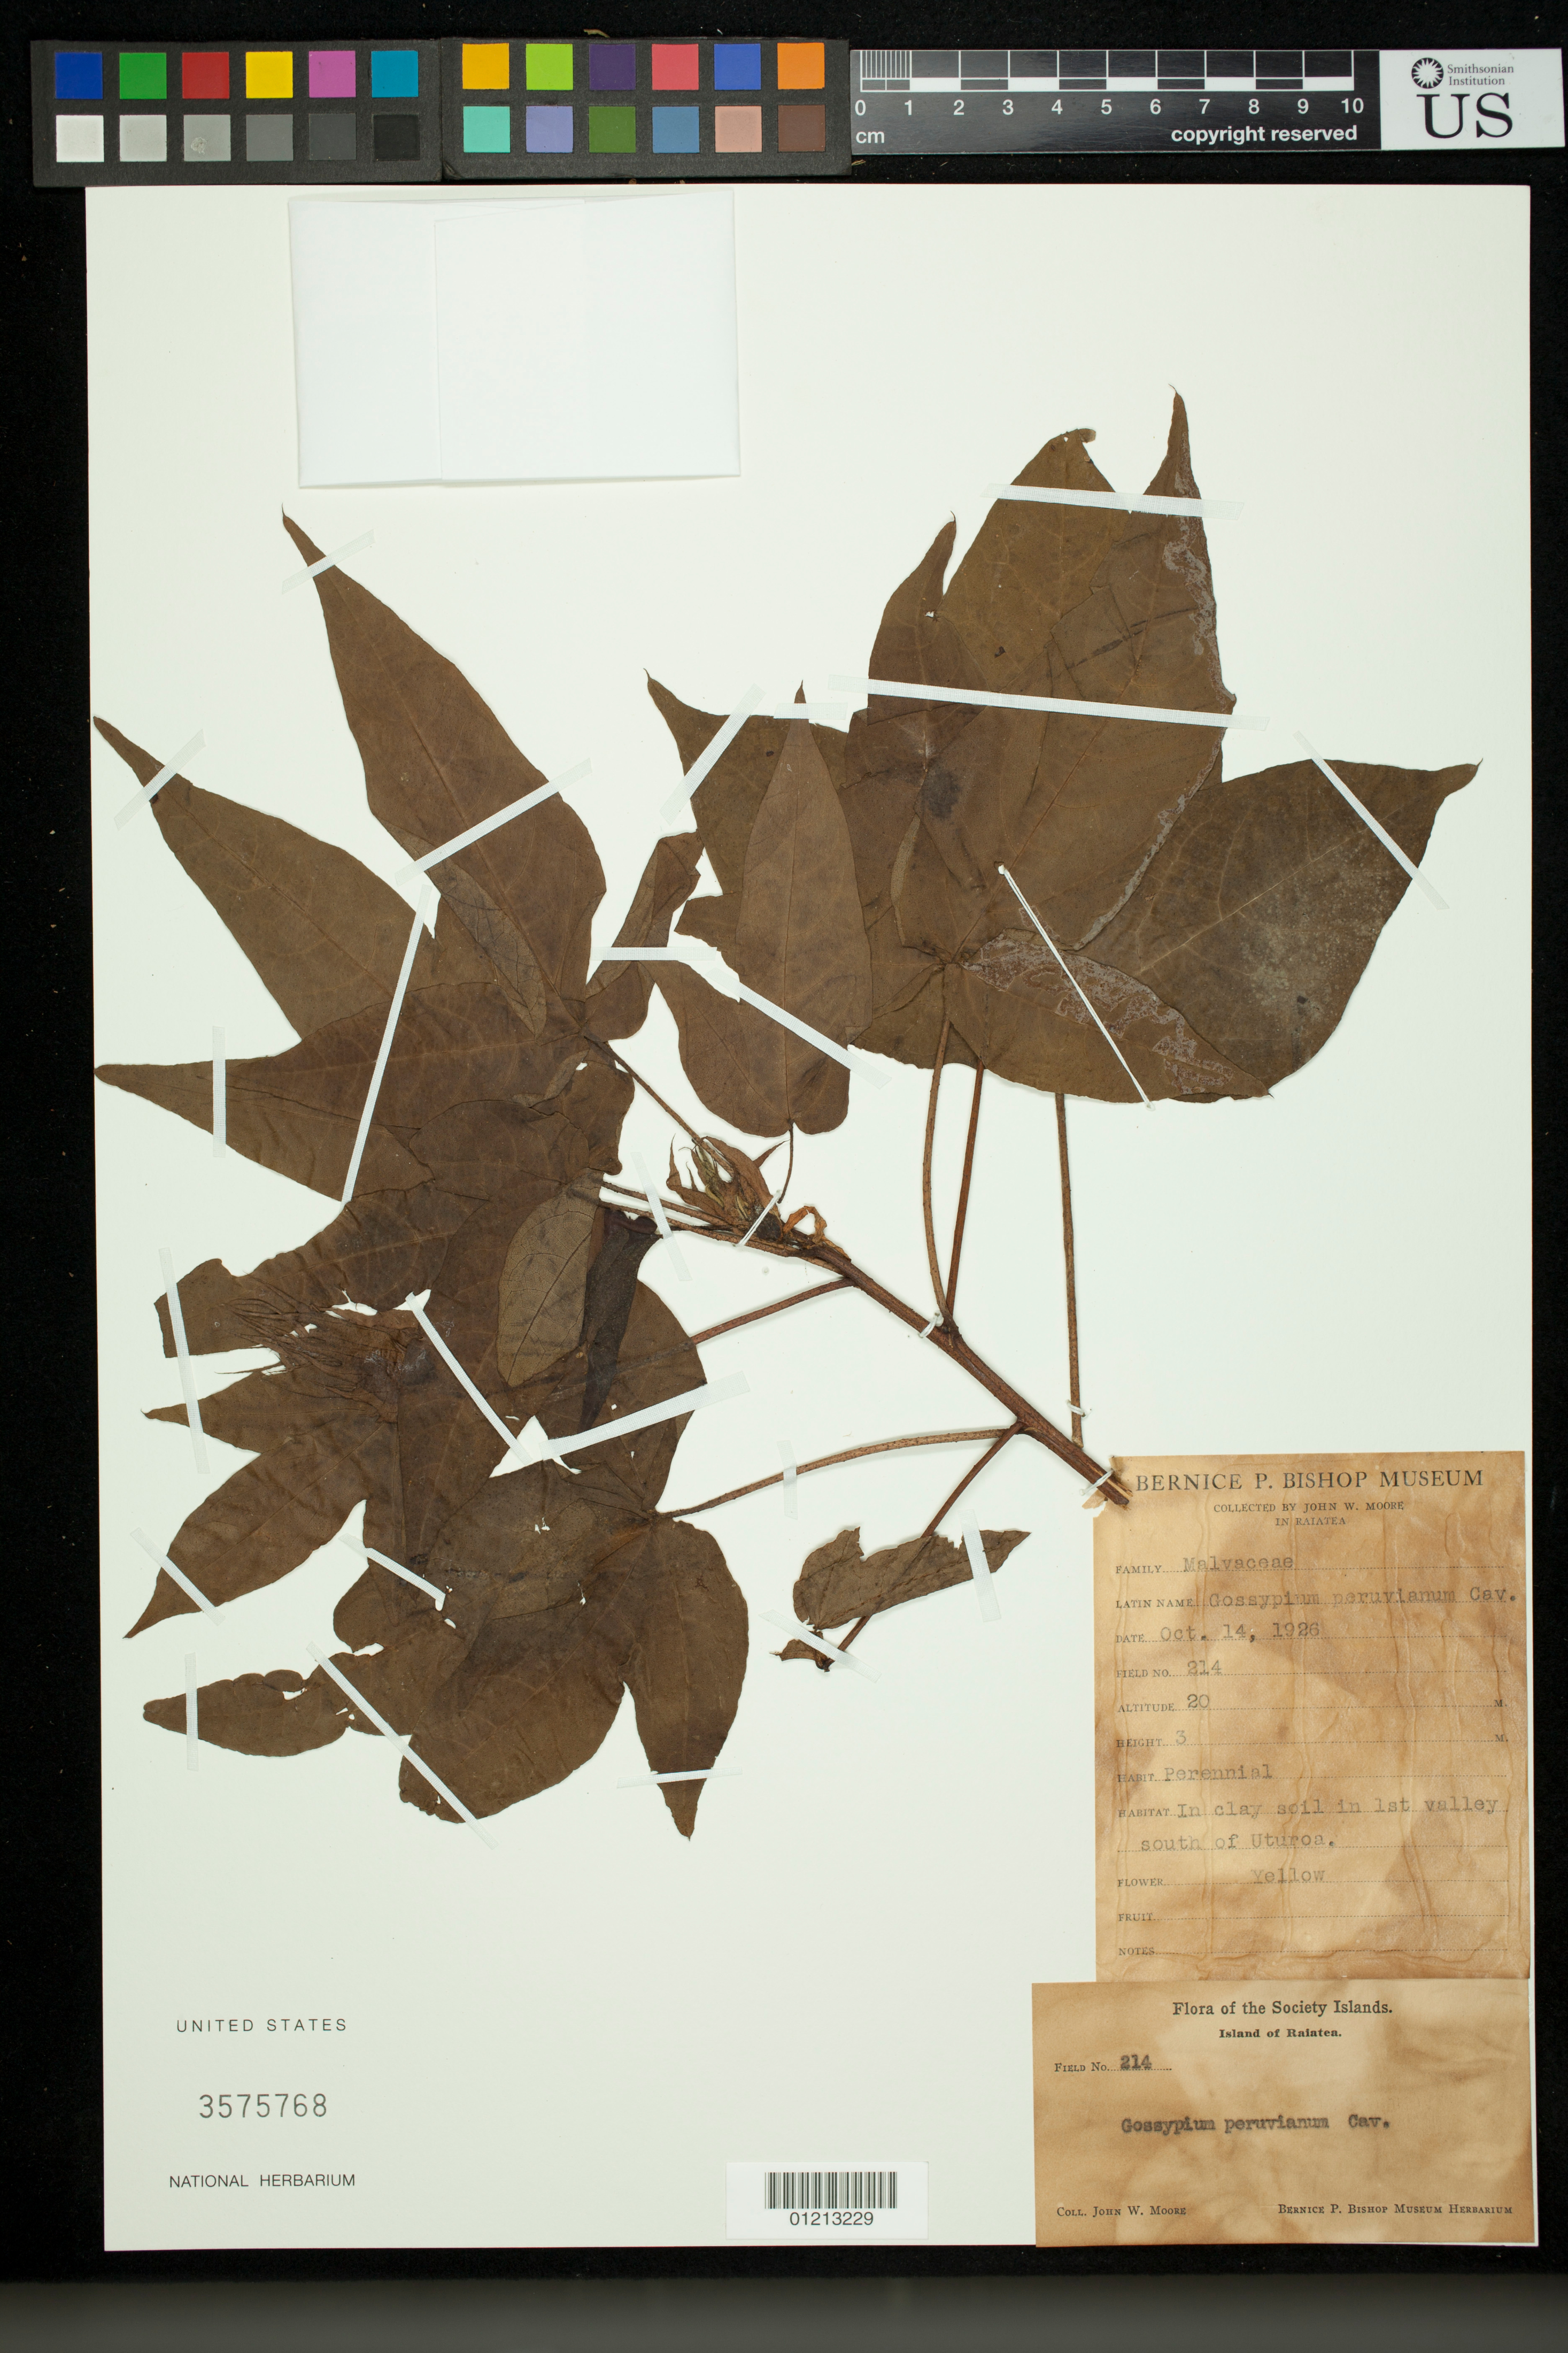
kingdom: Plantae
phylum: Tracheophyta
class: Magnoliopsida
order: Malvales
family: Malvaceae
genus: Gossypium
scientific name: Gossypium peruvianum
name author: Cav.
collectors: J. W. Moore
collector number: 214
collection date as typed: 14 Oct 1926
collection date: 1926-10-14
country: French Polynesia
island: Raiatea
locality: In clay soil in 1st valley south of Uturoa.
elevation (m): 20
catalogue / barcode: US 3575768